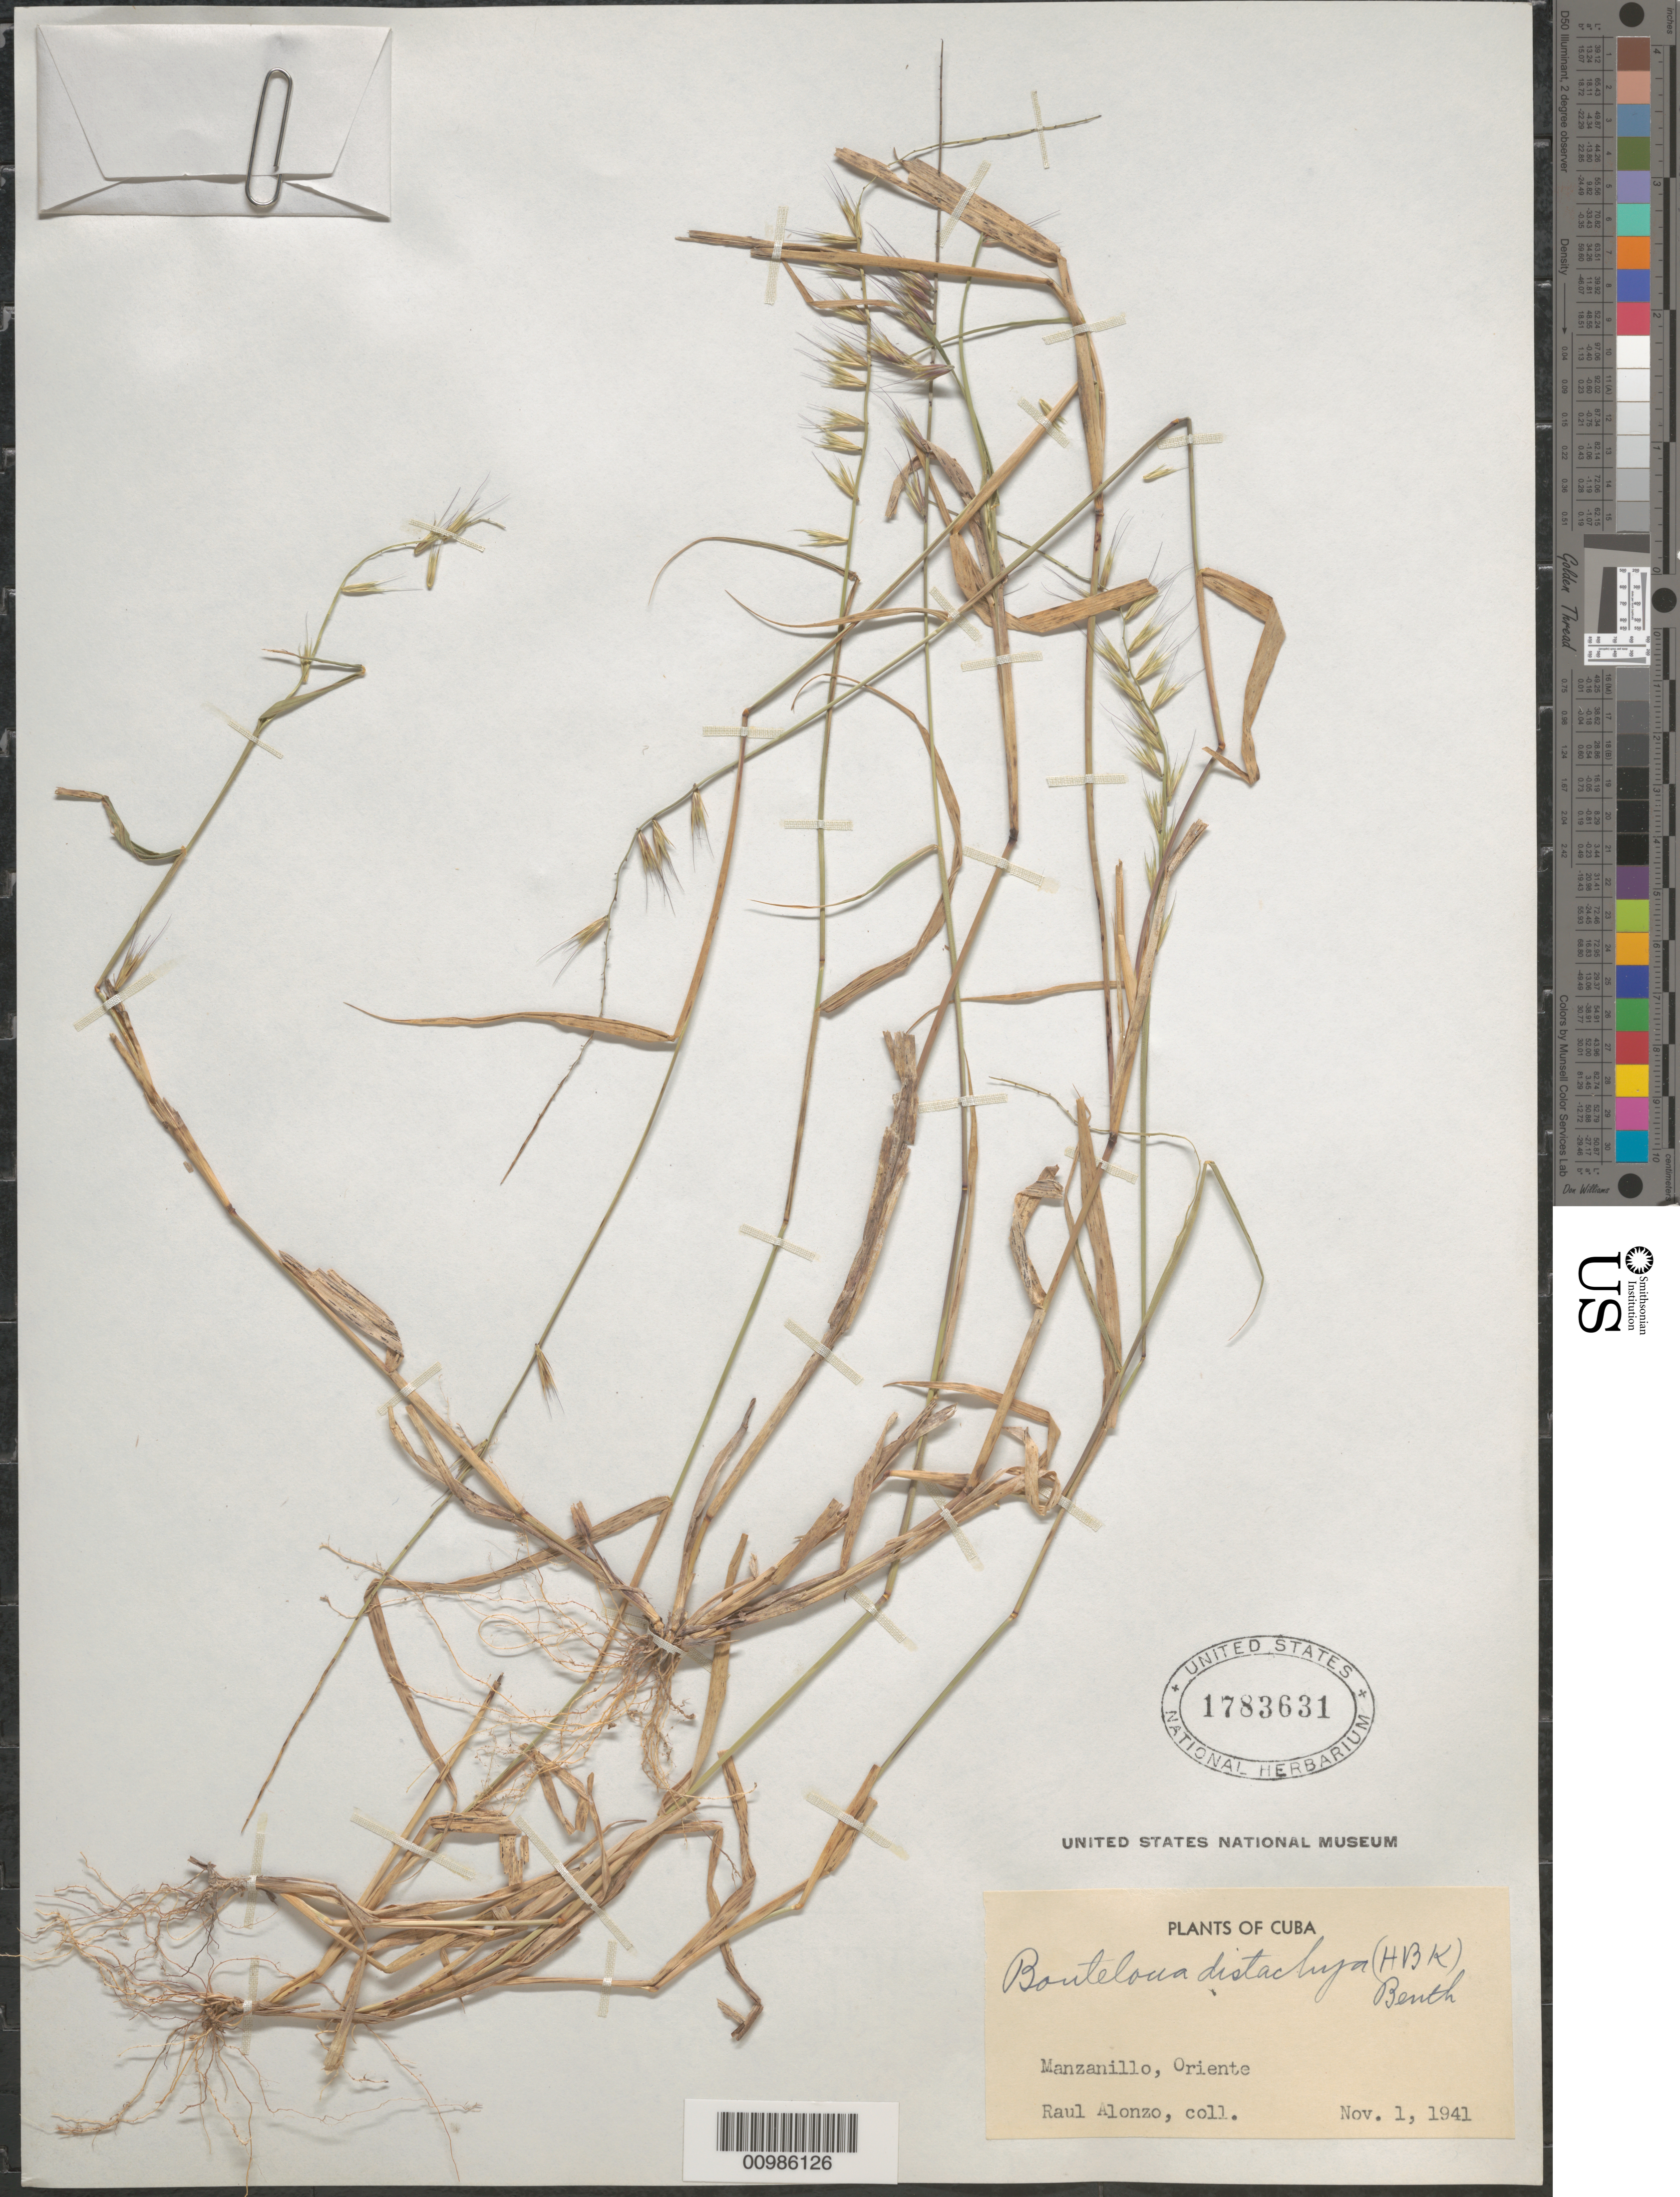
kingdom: Plantae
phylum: Tracheophyta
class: Liliopsida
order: Poales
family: Poaceae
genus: Bouteloua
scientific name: Bouteloua disticha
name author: (Kunth) Benth.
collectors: R. Alonzo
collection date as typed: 01 Nov 1941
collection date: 1941-11-01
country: Cuba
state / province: Granma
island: Cuba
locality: Manzanillo, Oriente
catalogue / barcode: US 1783631